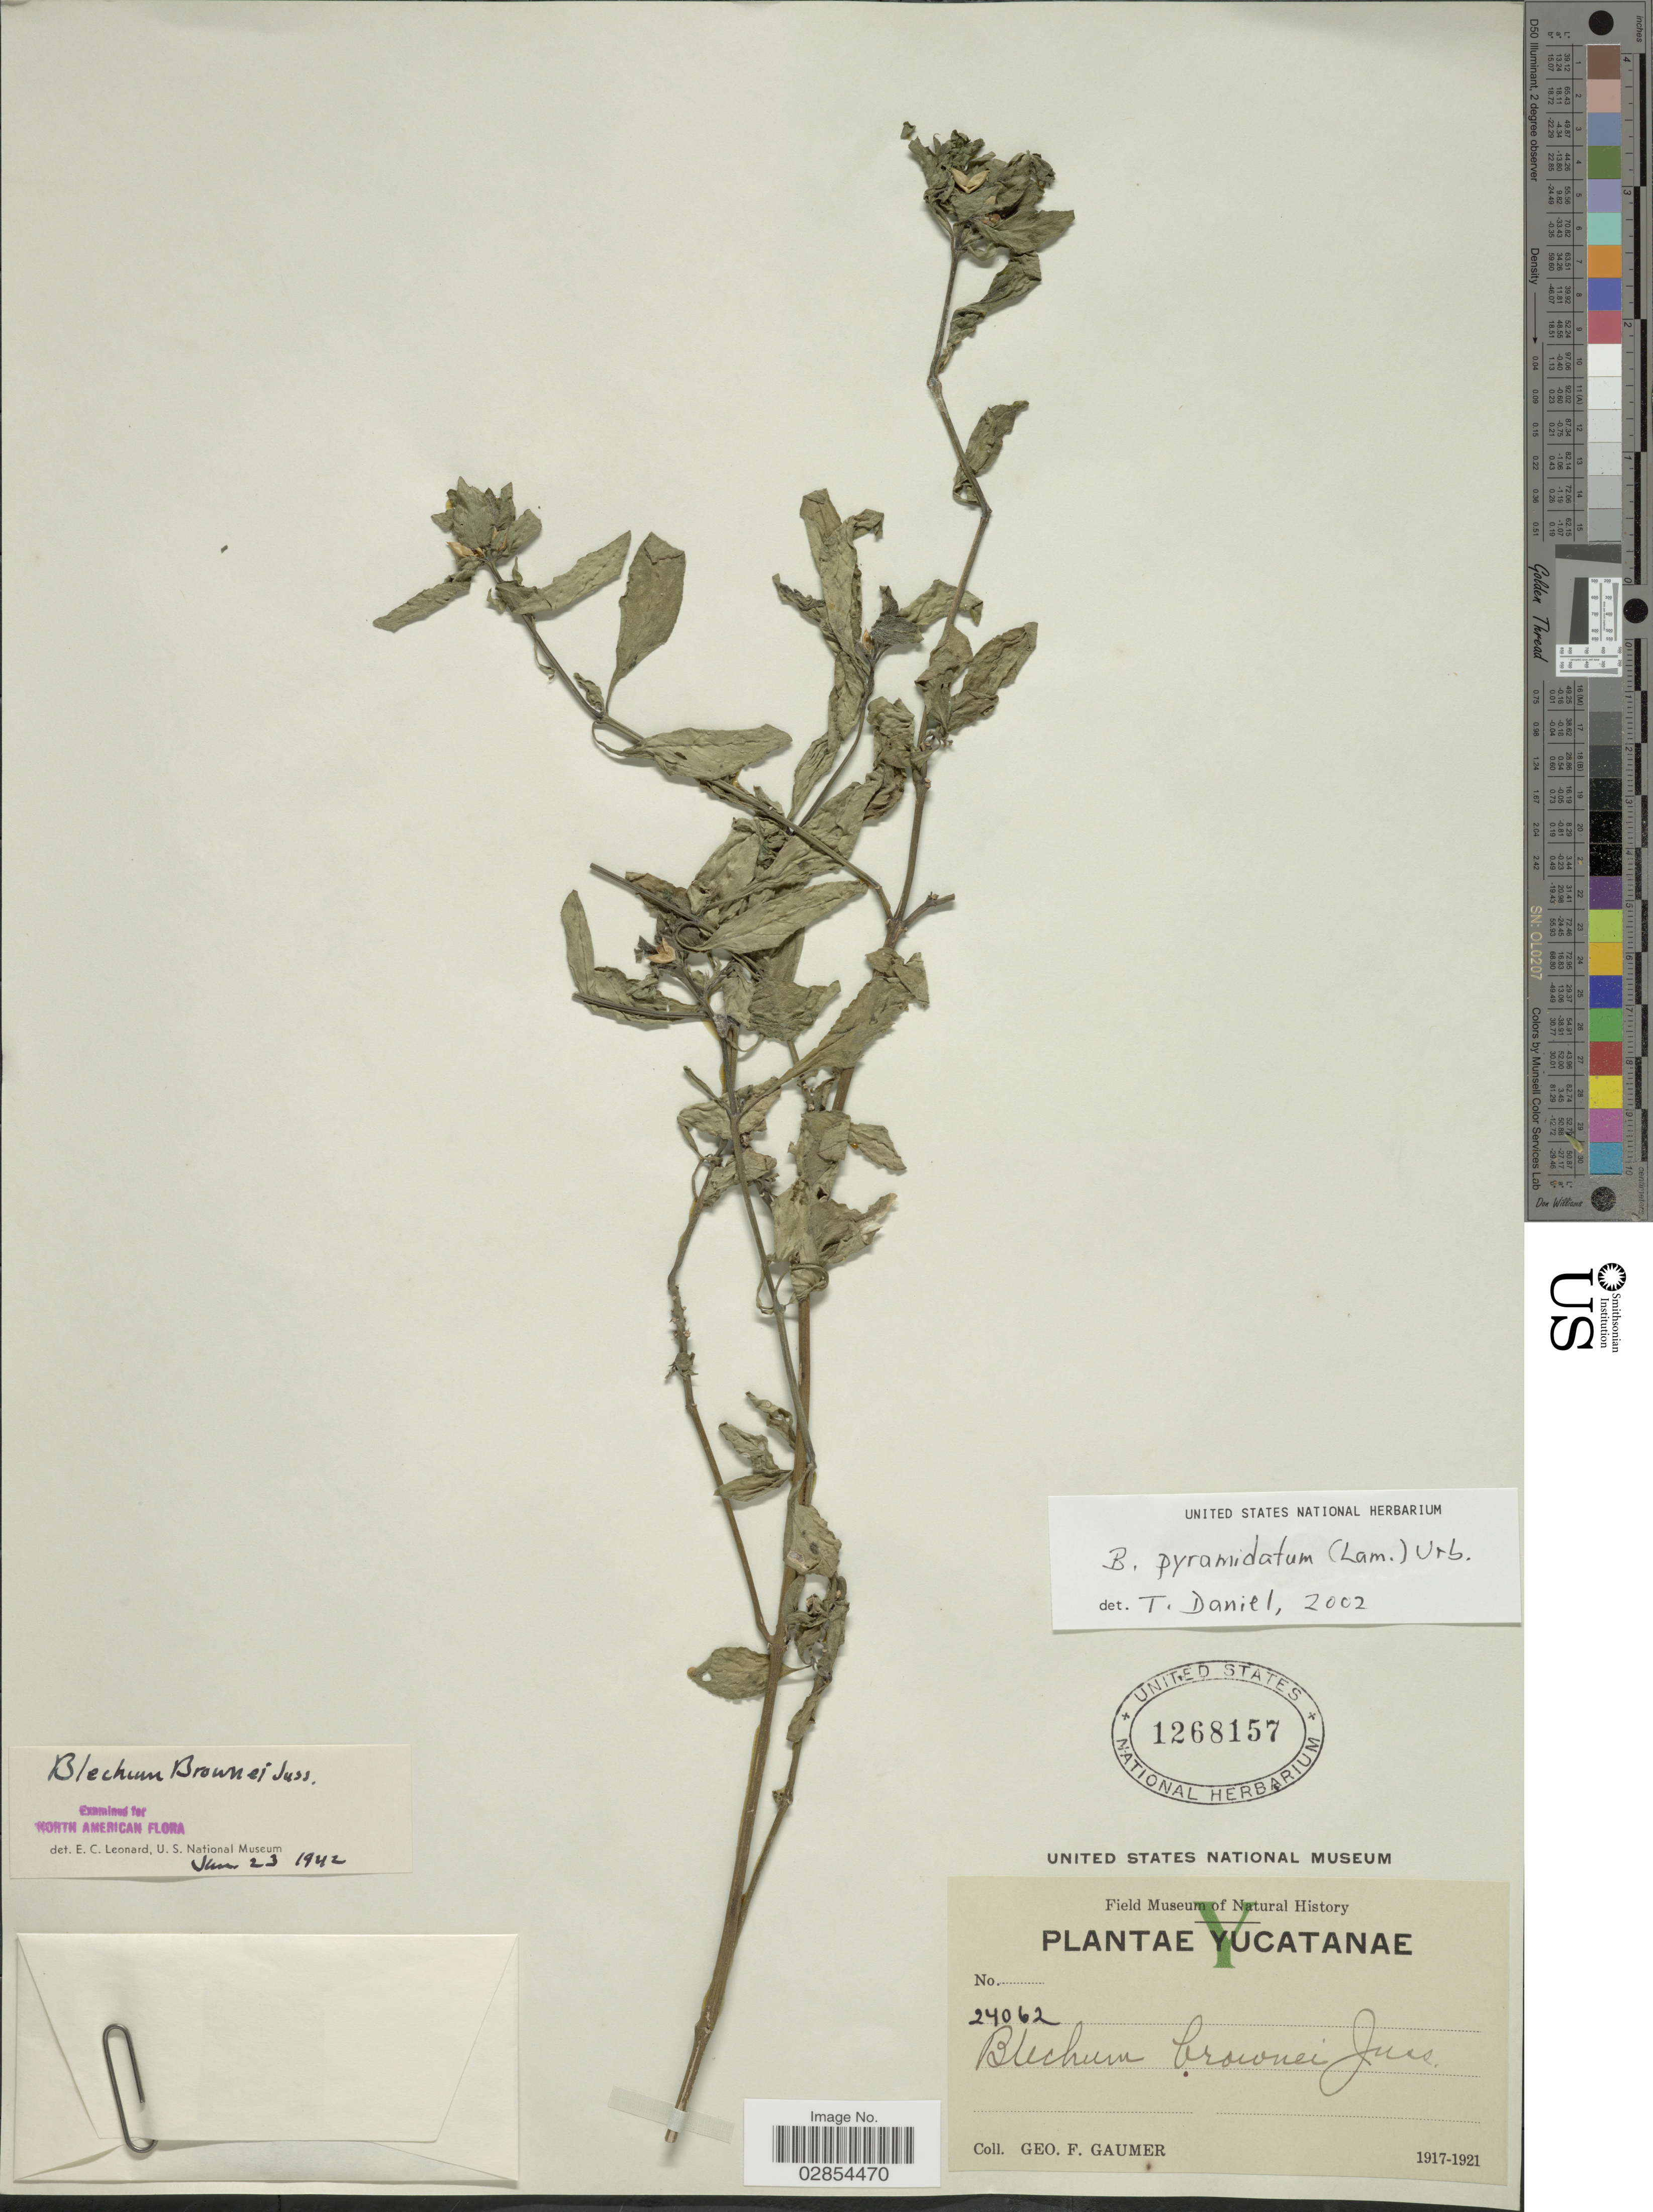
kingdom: Plantae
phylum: Tracheophyta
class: Magnoliopsida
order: Lamiales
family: Acanthaceae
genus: Blechum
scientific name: Blechum brownei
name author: Juss.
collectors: G. F. Gaumer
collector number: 24062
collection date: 1917/1921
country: Mexico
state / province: Yucatán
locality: Yucatanae.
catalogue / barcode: US 1268157